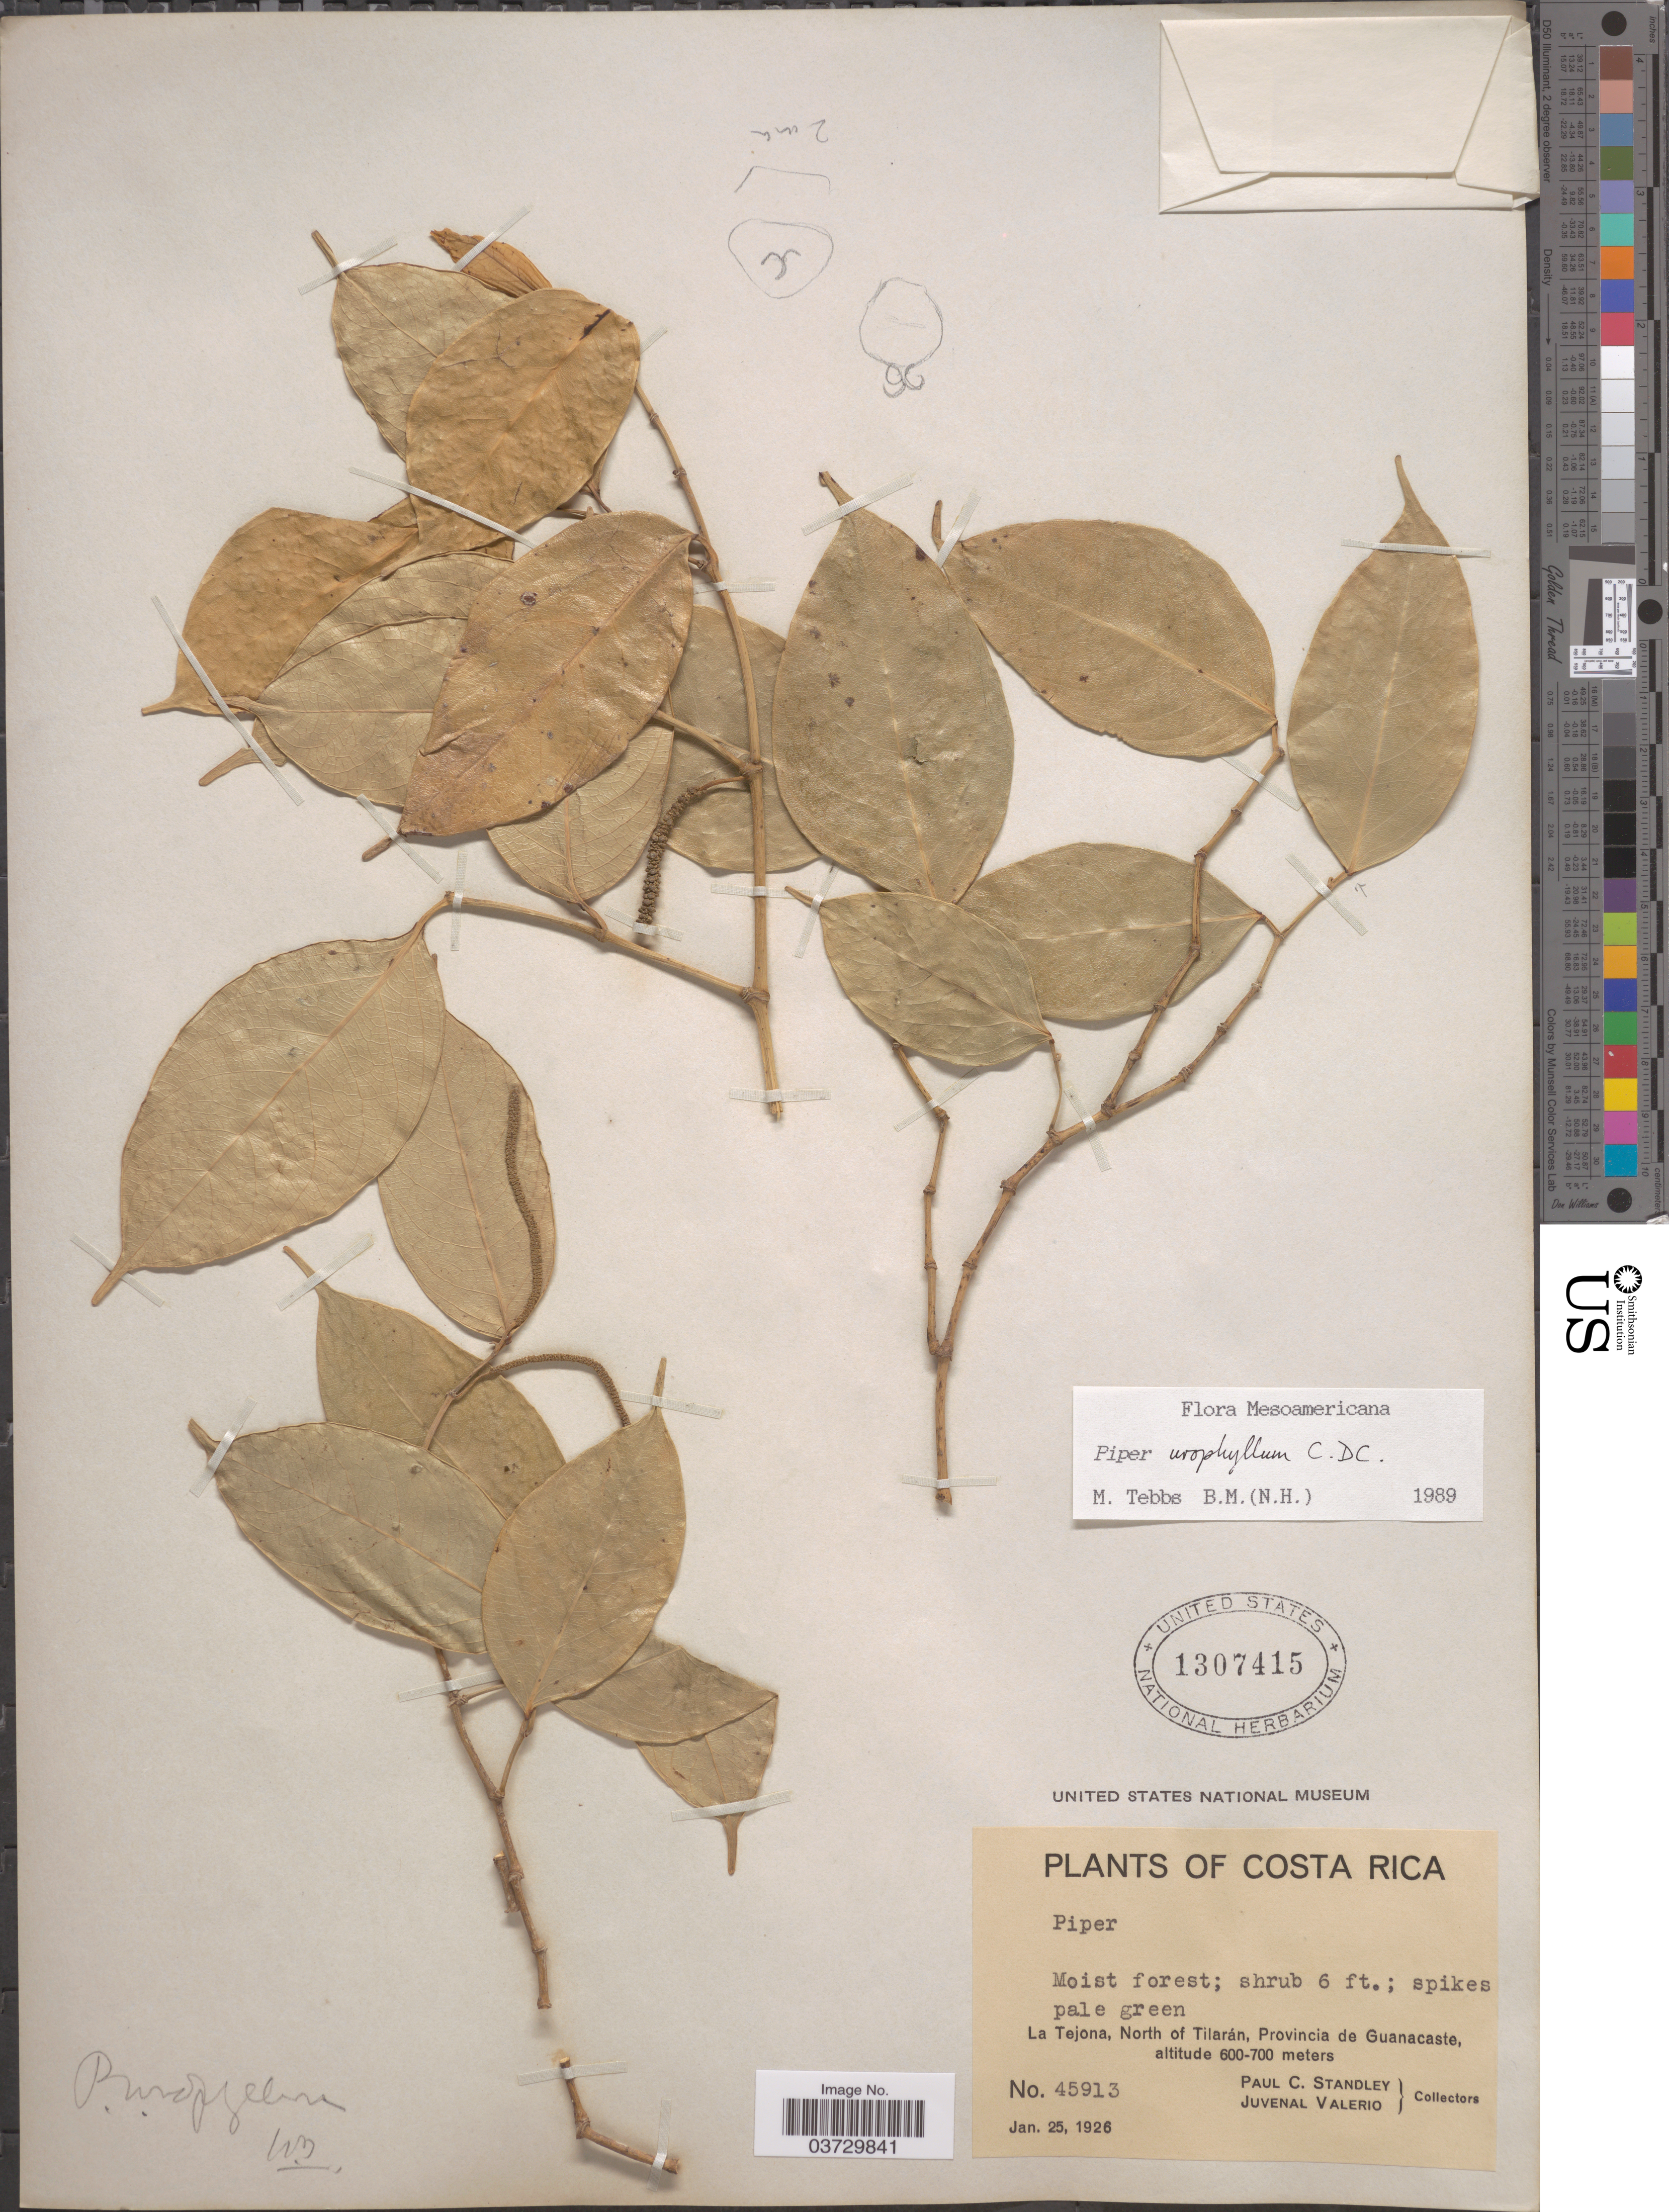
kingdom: Plantae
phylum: Tracheophyta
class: Magnoliopsida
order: Piperales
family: Piperaceae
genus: Piper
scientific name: Piper urophyllum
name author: DC.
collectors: P. C. Standley & J. Valerio R.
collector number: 45913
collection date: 1926-01-25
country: Costa Rica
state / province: Guanacaste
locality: La Tejona, North of Tilarán.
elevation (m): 600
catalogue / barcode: US 1307415